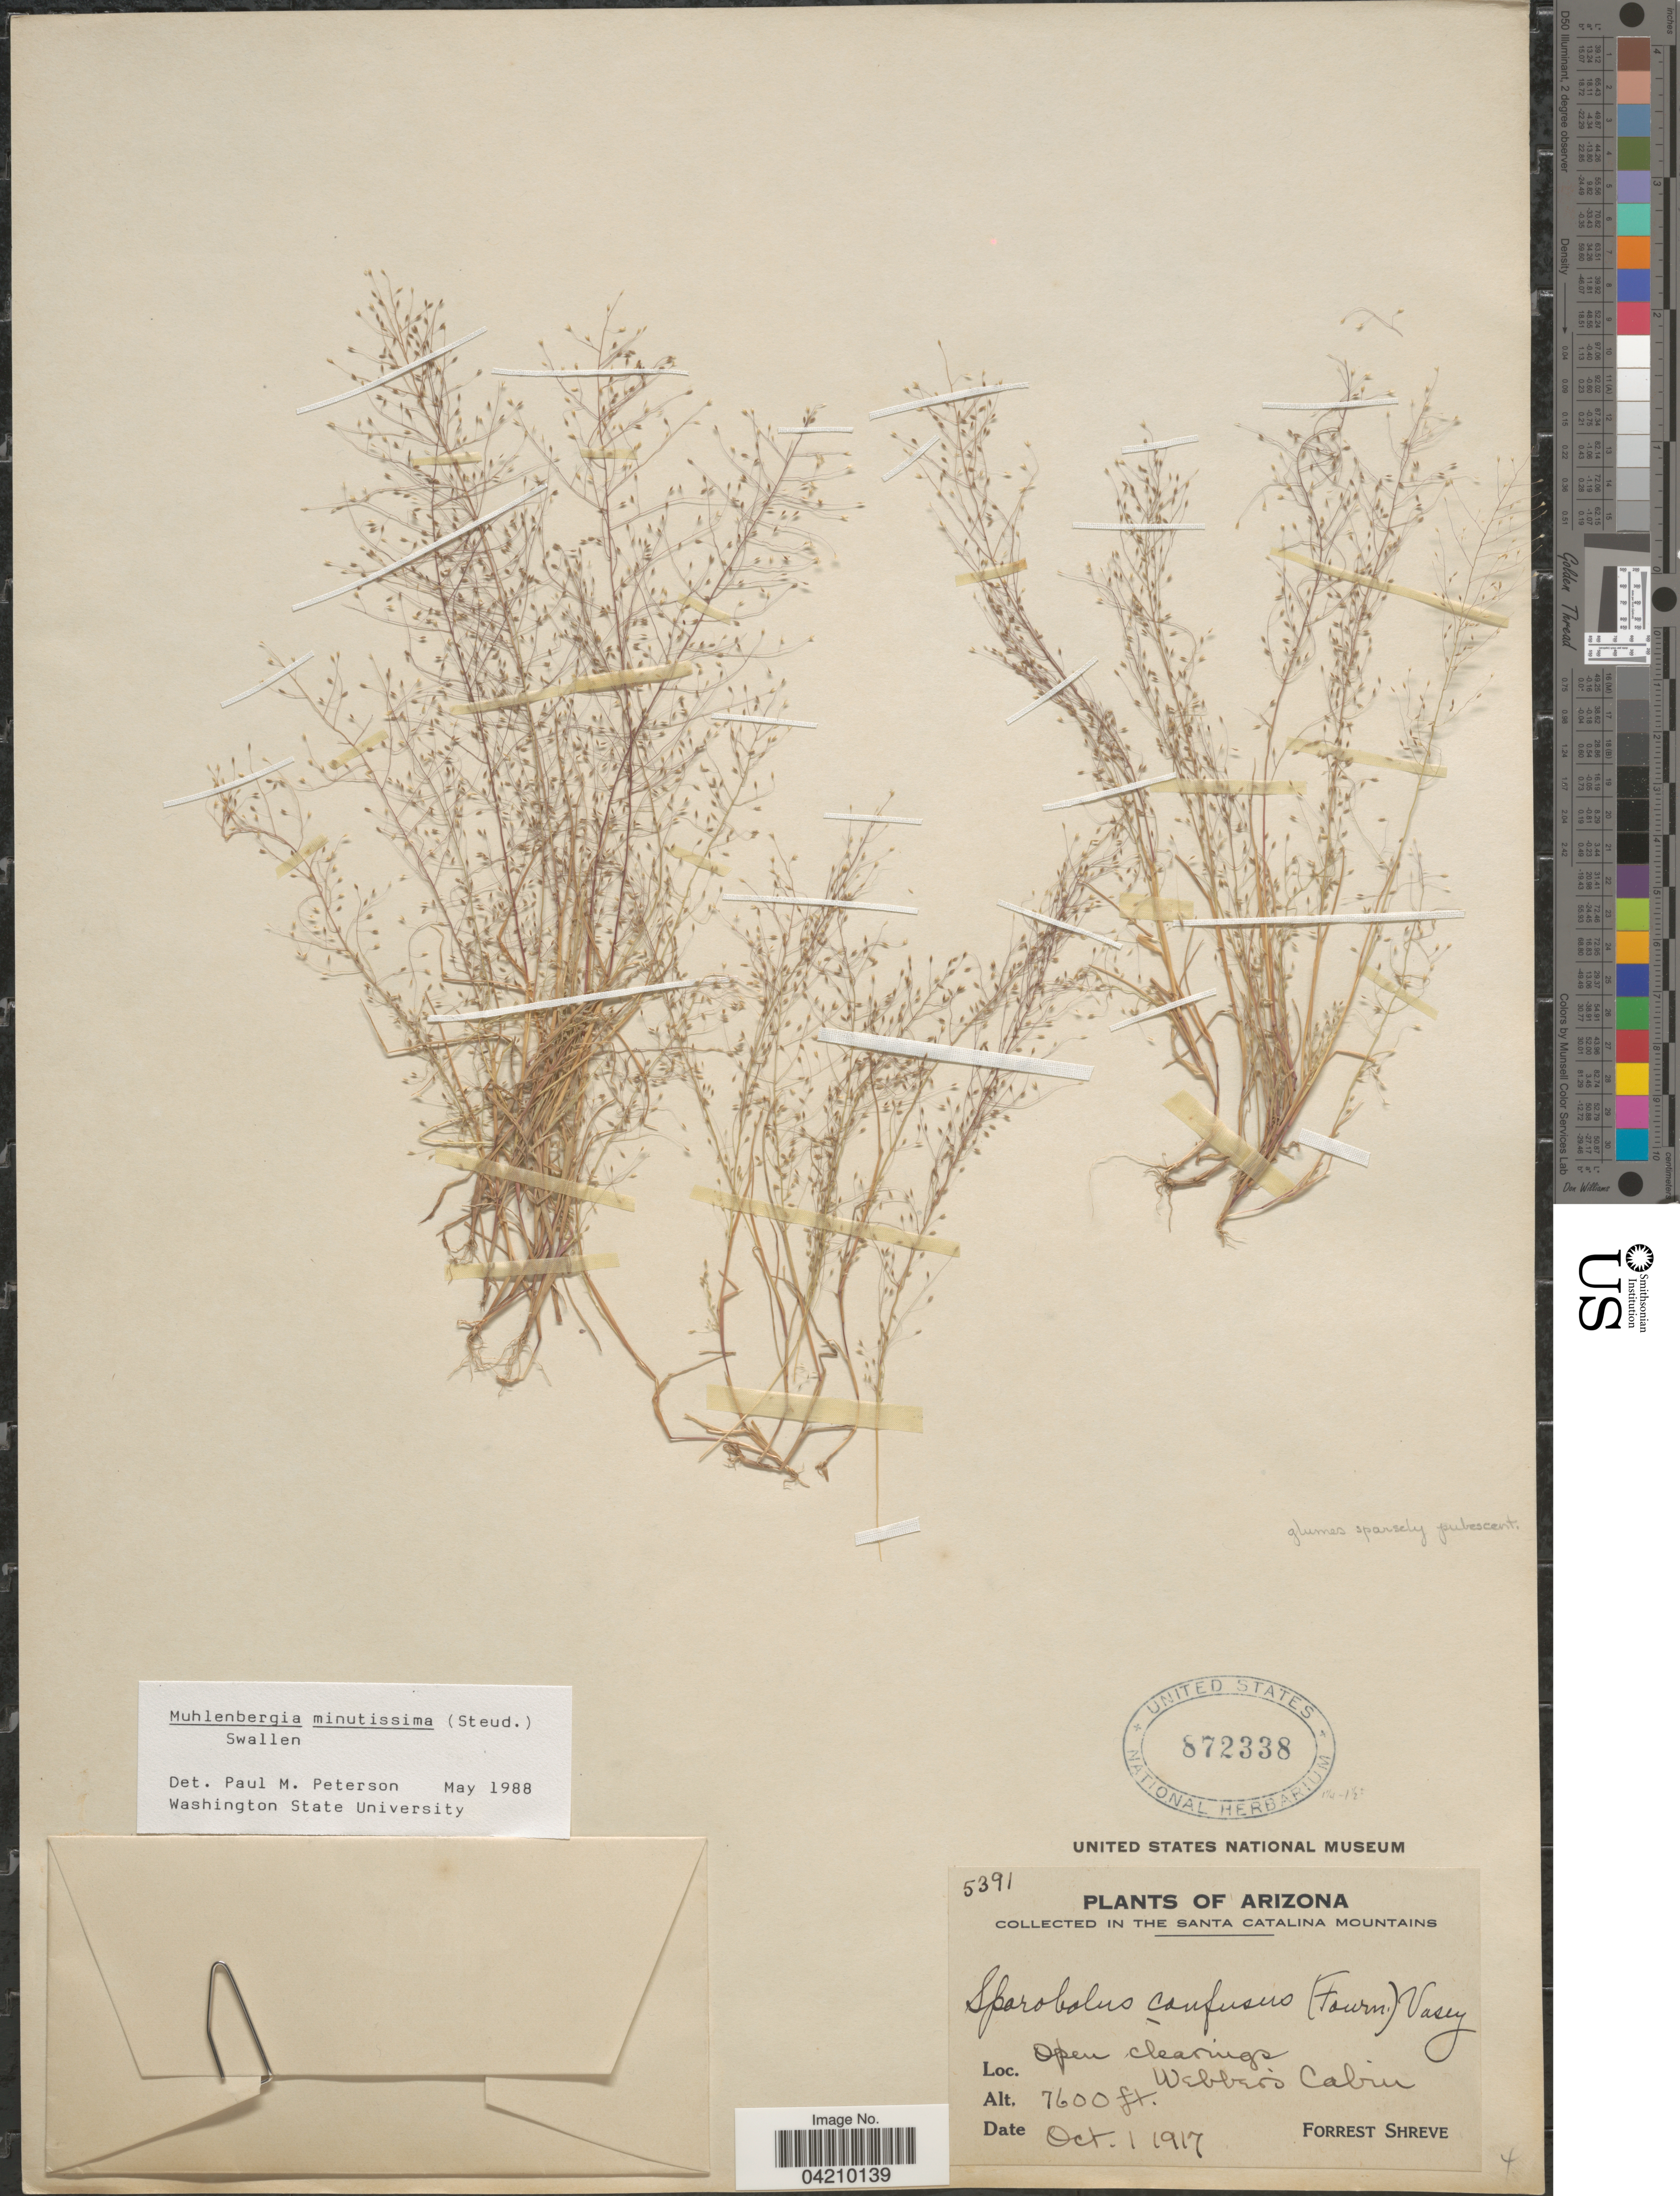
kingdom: Plantae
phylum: Tracheophyta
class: Liliopsida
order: Poales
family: Poaceae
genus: Muhlenbergia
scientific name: Muhlenbergia minutissima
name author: (Steud.) Swallen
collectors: F. Shreve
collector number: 5391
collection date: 1917-10-01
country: United States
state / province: Arizona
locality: In the Santa Catalina Mountains. Open clearings. Webber's Cabin.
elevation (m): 2316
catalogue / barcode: US 872338